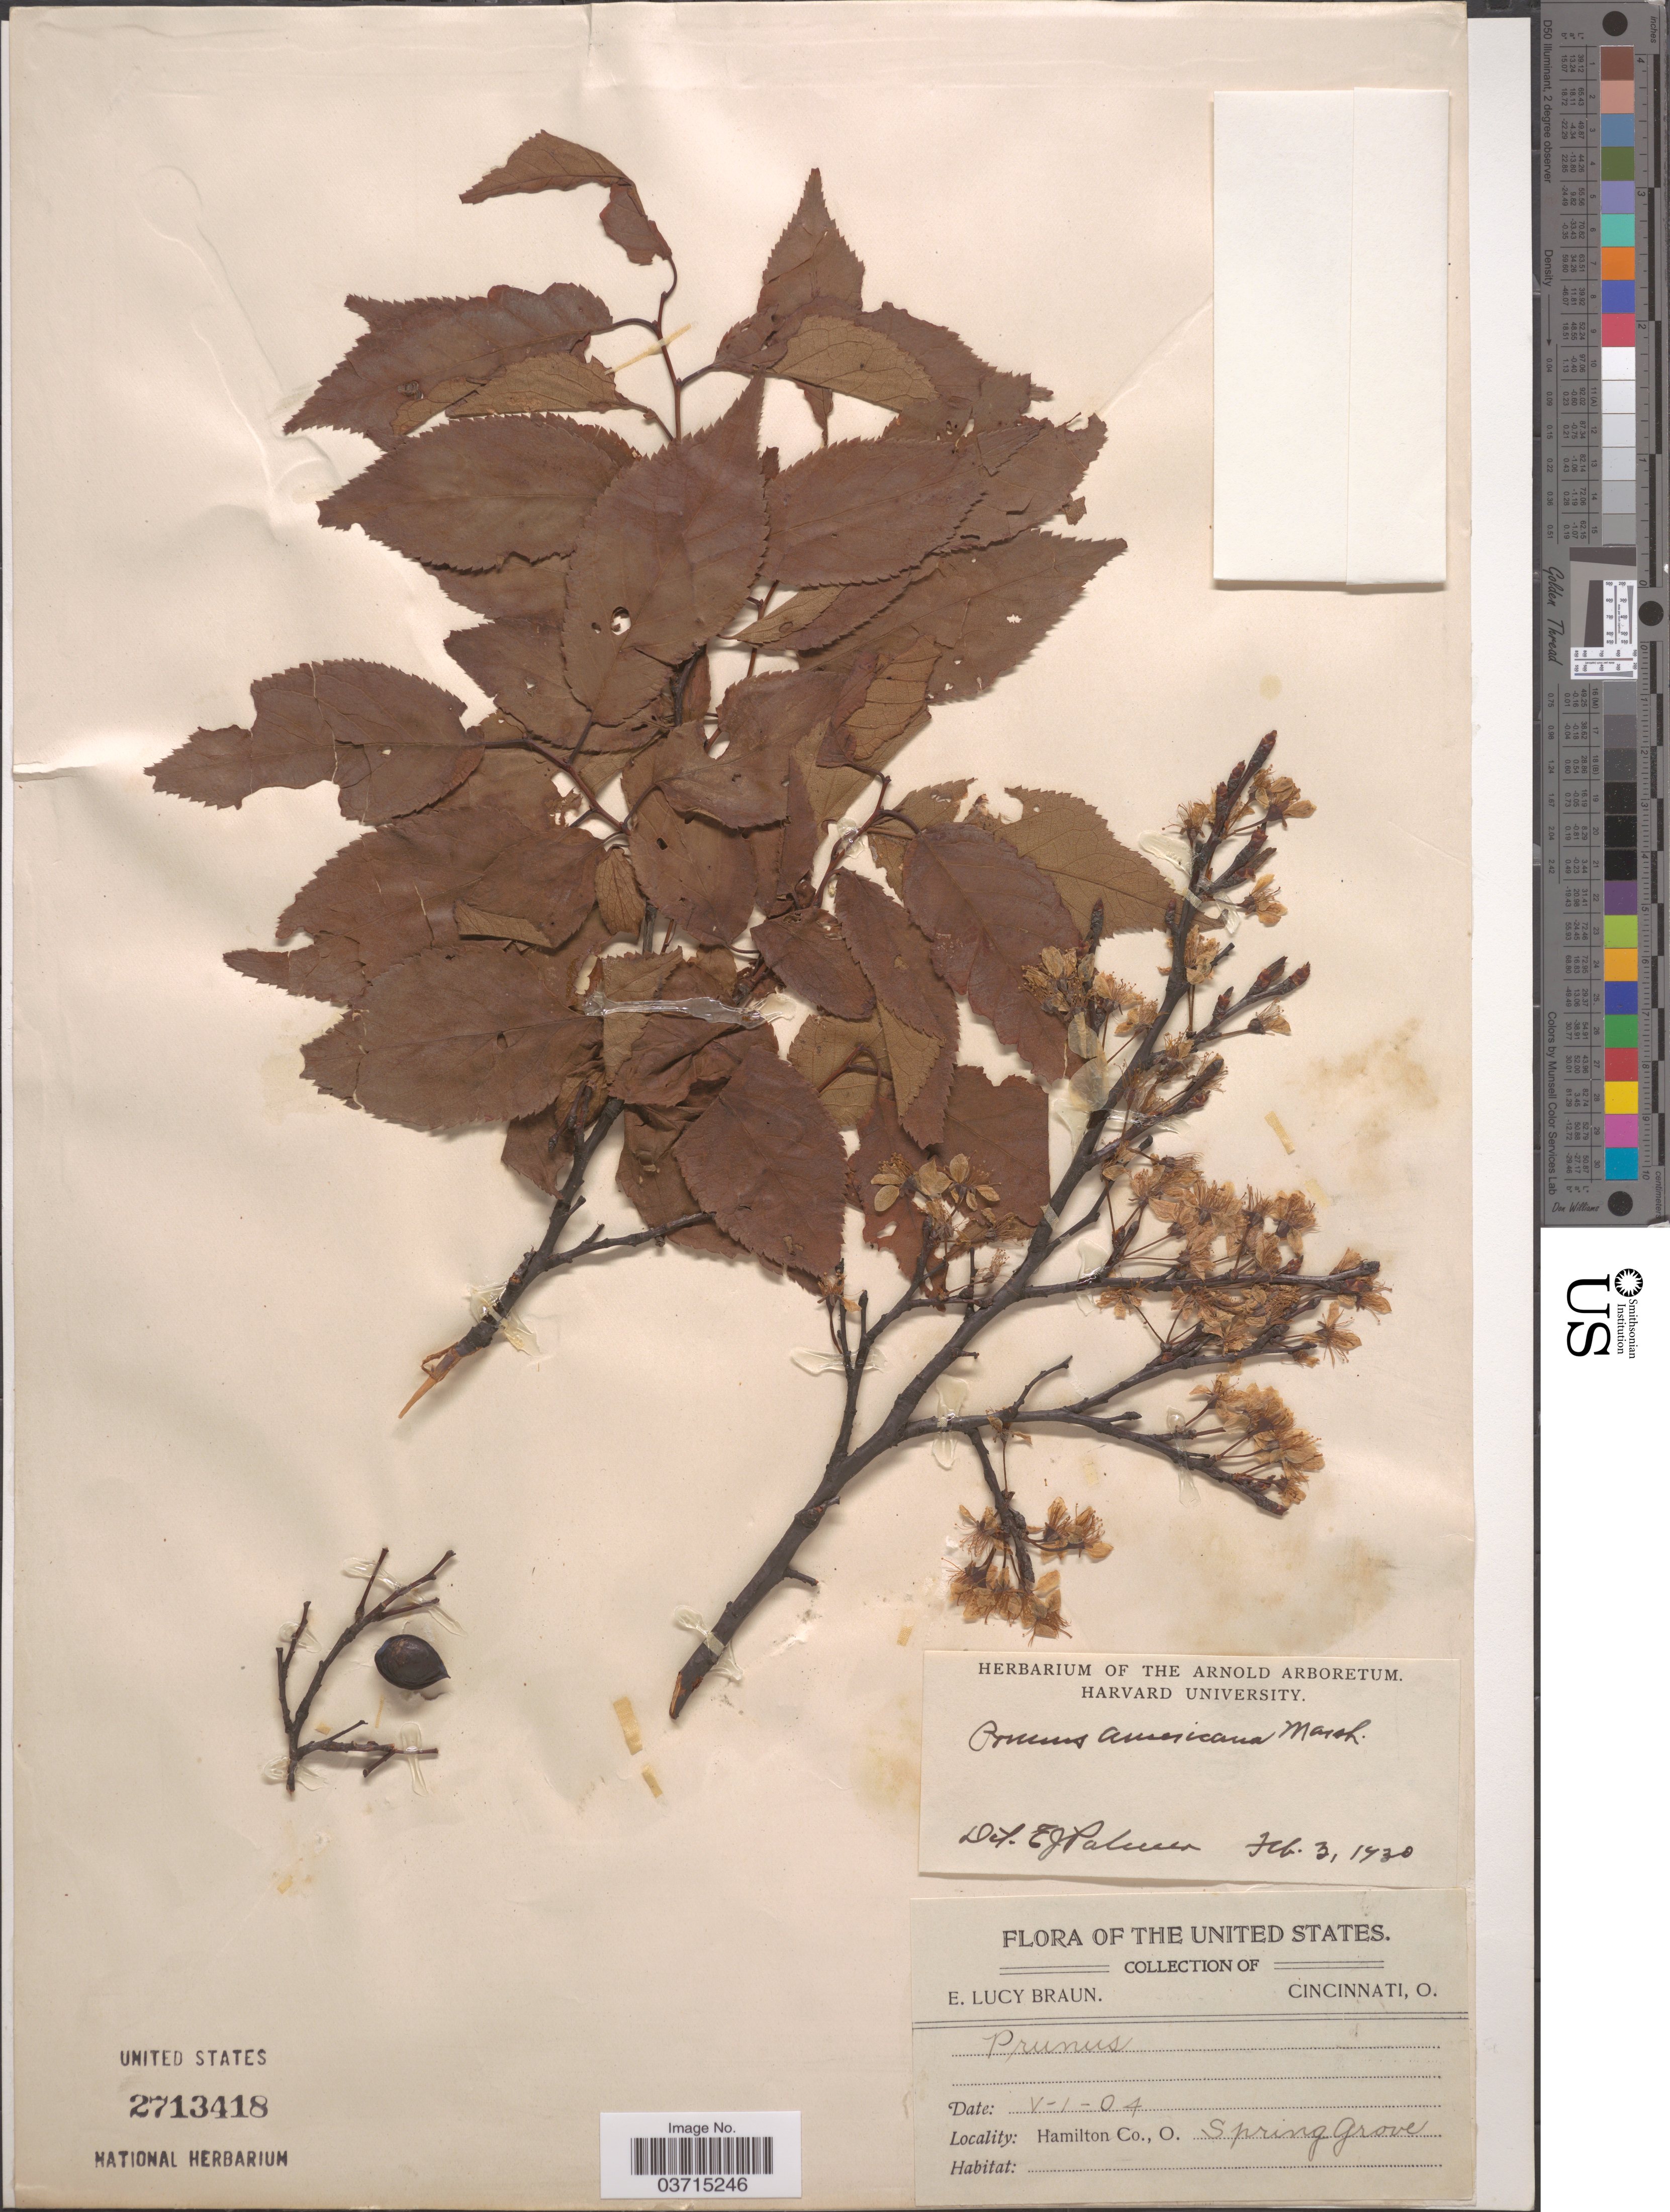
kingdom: Plantae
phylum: Tracheophyta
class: Magnoliopsida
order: Rosales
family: Rosaceae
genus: Prunus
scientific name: Prunus americana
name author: Marshall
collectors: E. L. Braun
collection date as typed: Transcribed d/m/y: 1/5/4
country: United States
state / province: Ohio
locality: Hamilton Co., Spring Grove.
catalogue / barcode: US 2713418